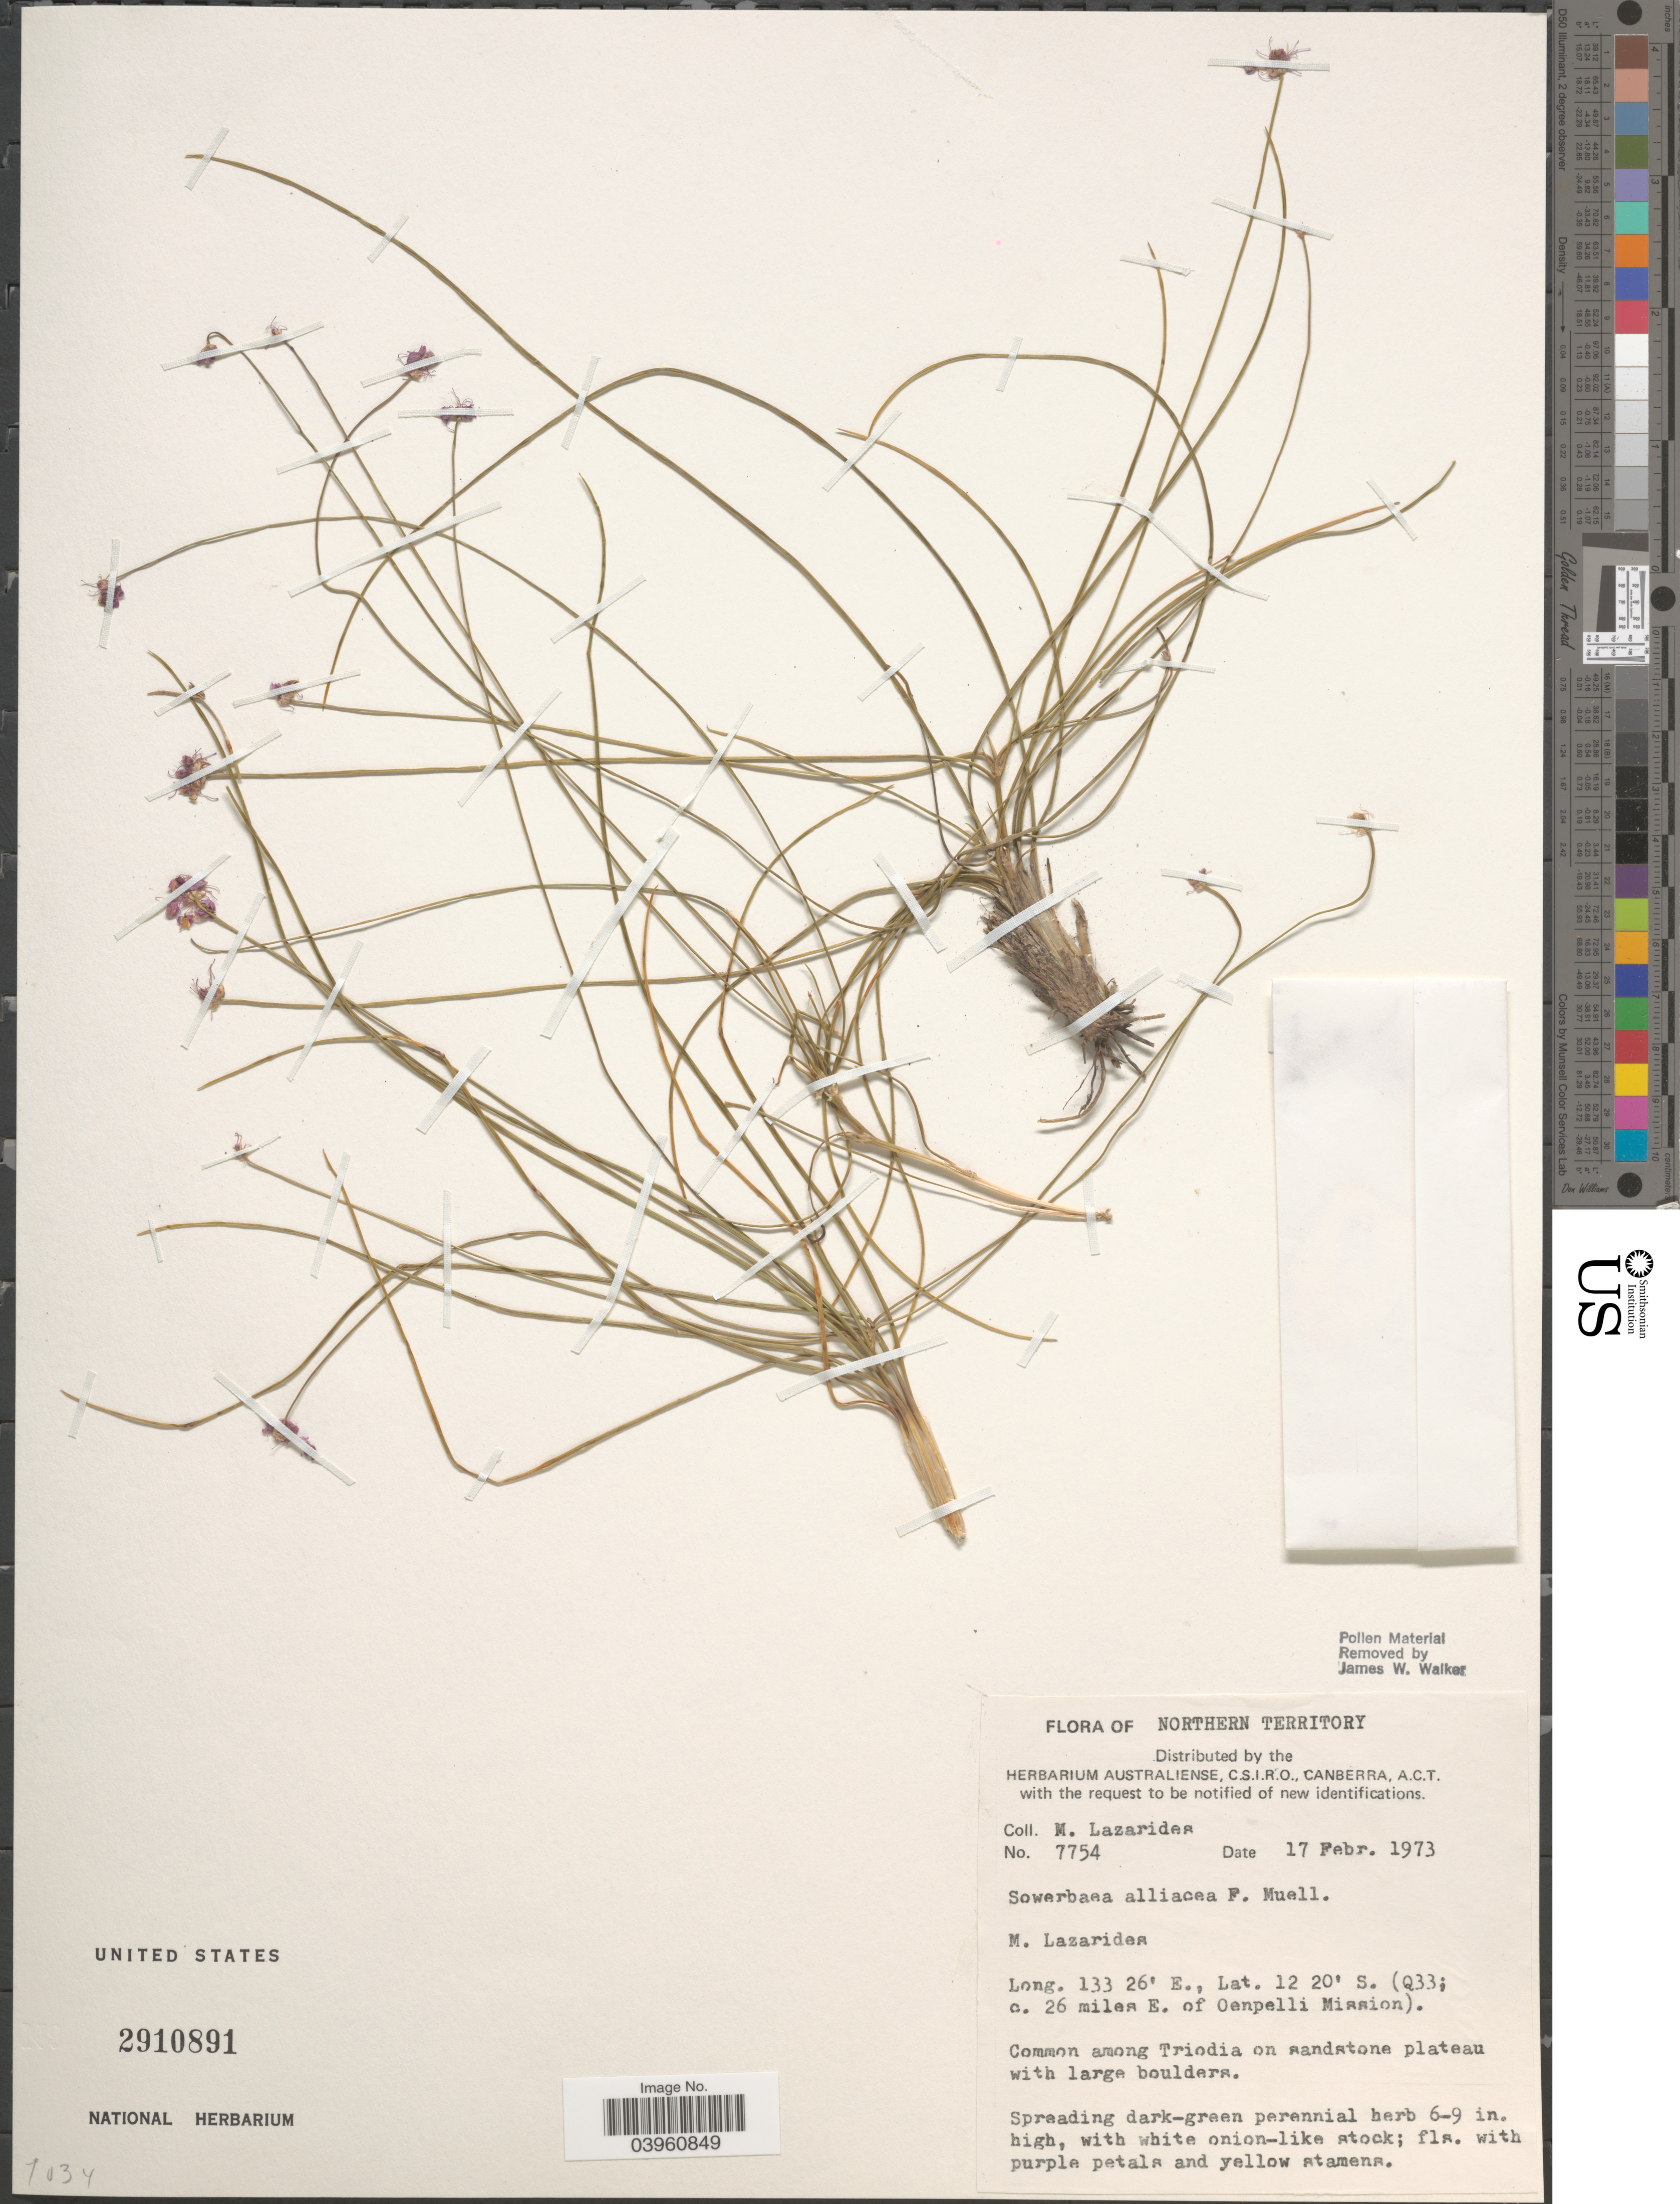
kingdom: Plantae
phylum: Tracheophyta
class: Liliopsida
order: Asparagales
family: Asparagaceae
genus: Sowerbaea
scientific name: Sowerbaea alliacea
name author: F. Muell.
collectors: M. Lazarides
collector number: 7754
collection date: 1973-02-17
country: Australia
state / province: Northern Territory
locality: (Q33; c. 26 miles E. of oenpelli Mission). Among Triodia on sandstone plateau with large boulders.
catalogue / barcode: US 2910891